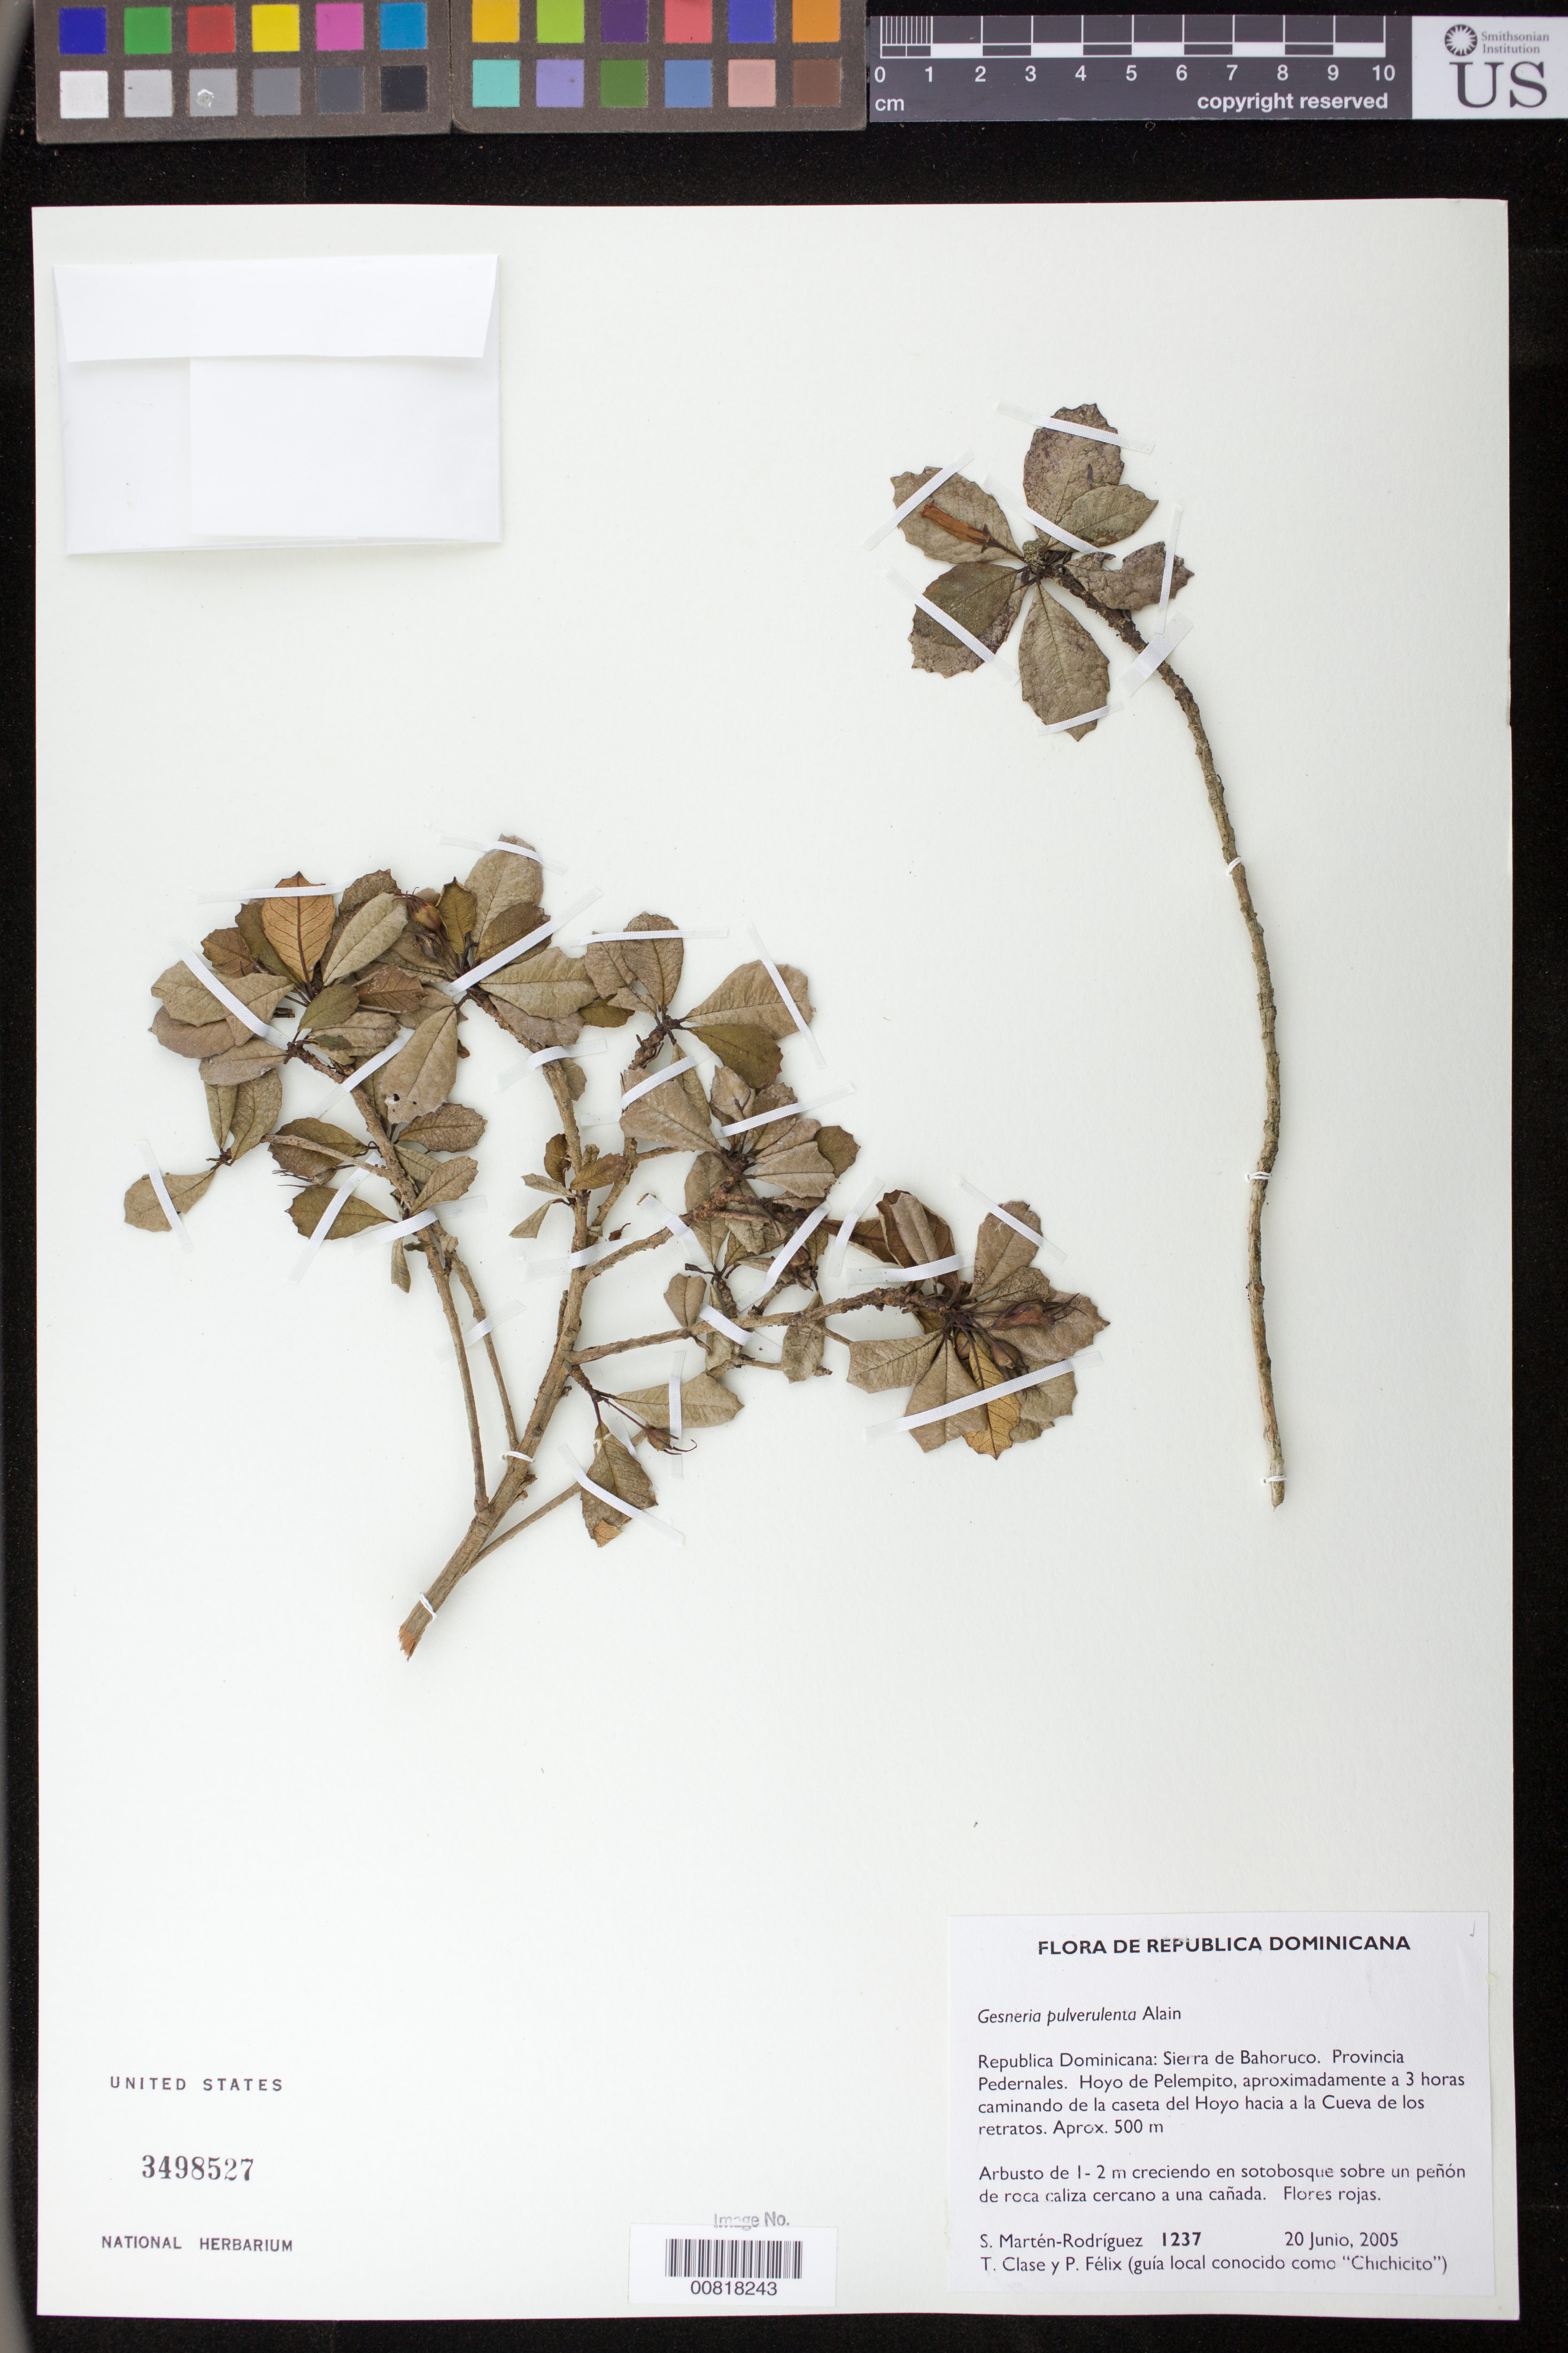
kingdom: Plantae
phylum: Tracheophyta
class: Magnoliopsida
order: Lamiales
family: Gesneriaceae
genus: Gesneria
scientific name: Gesneria pulverulenta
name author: Alain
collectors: S. Martén-Rodríguez, T. Clase & P. Félix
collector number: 1237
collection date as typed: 20 Jun 2005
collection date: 2005-06-20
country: Dominican Republic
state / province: Pedernales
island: Hispaniola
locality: Republica Dominicana: Sierra de Bahoruco. Provincia Pedernales. Hoyo de Pelempito, aproximadamente a 3 horas caminando de la caseta del Hoyo hacia a la Cueva de los retratos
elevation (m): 500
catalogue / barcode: US 3498527